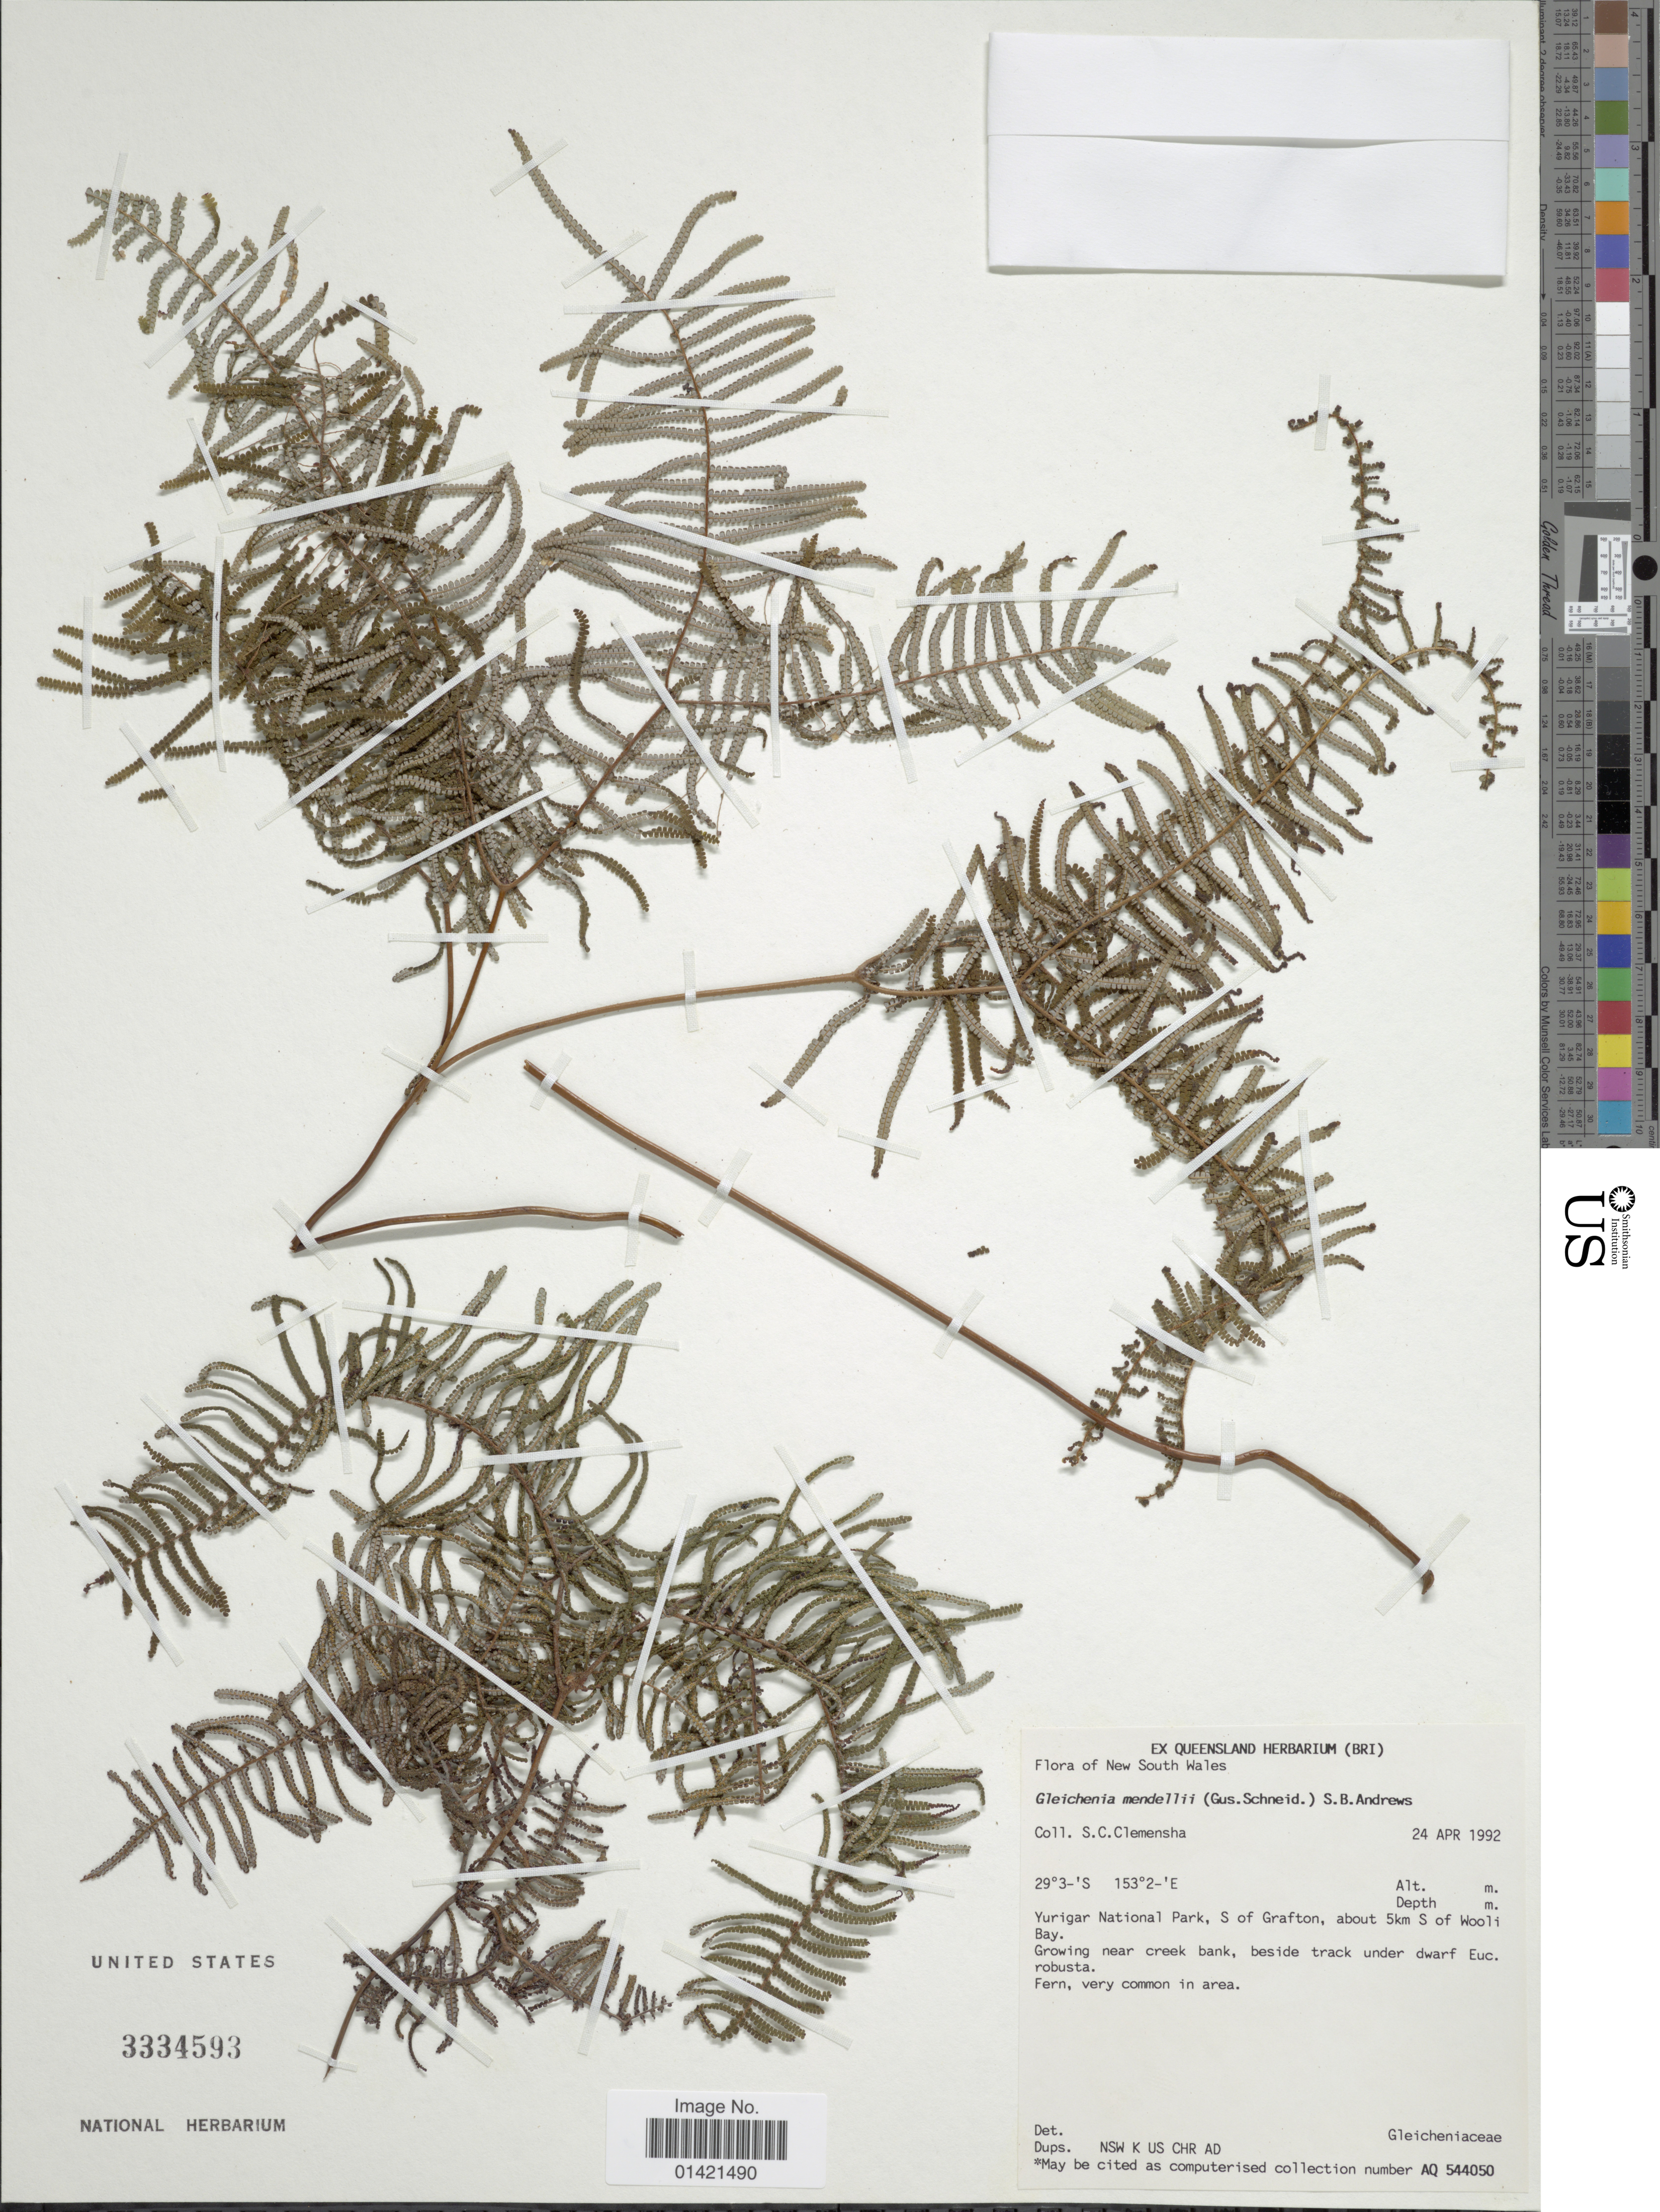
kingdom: Plantae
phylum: Tracheophyta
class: Polypodiopsida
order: Gleicheniales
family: Gleicheniaceae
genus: Gleichenia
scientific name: Gleichenia mendellii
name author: (Schneider) S.B. Andrews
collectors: S. Clemensha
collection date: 1992-04-24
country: Australia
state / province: New South Wales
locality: Yurigar National Park, S of Grafton, about 5km S of Wooli Bay.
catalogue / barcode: US 3334593